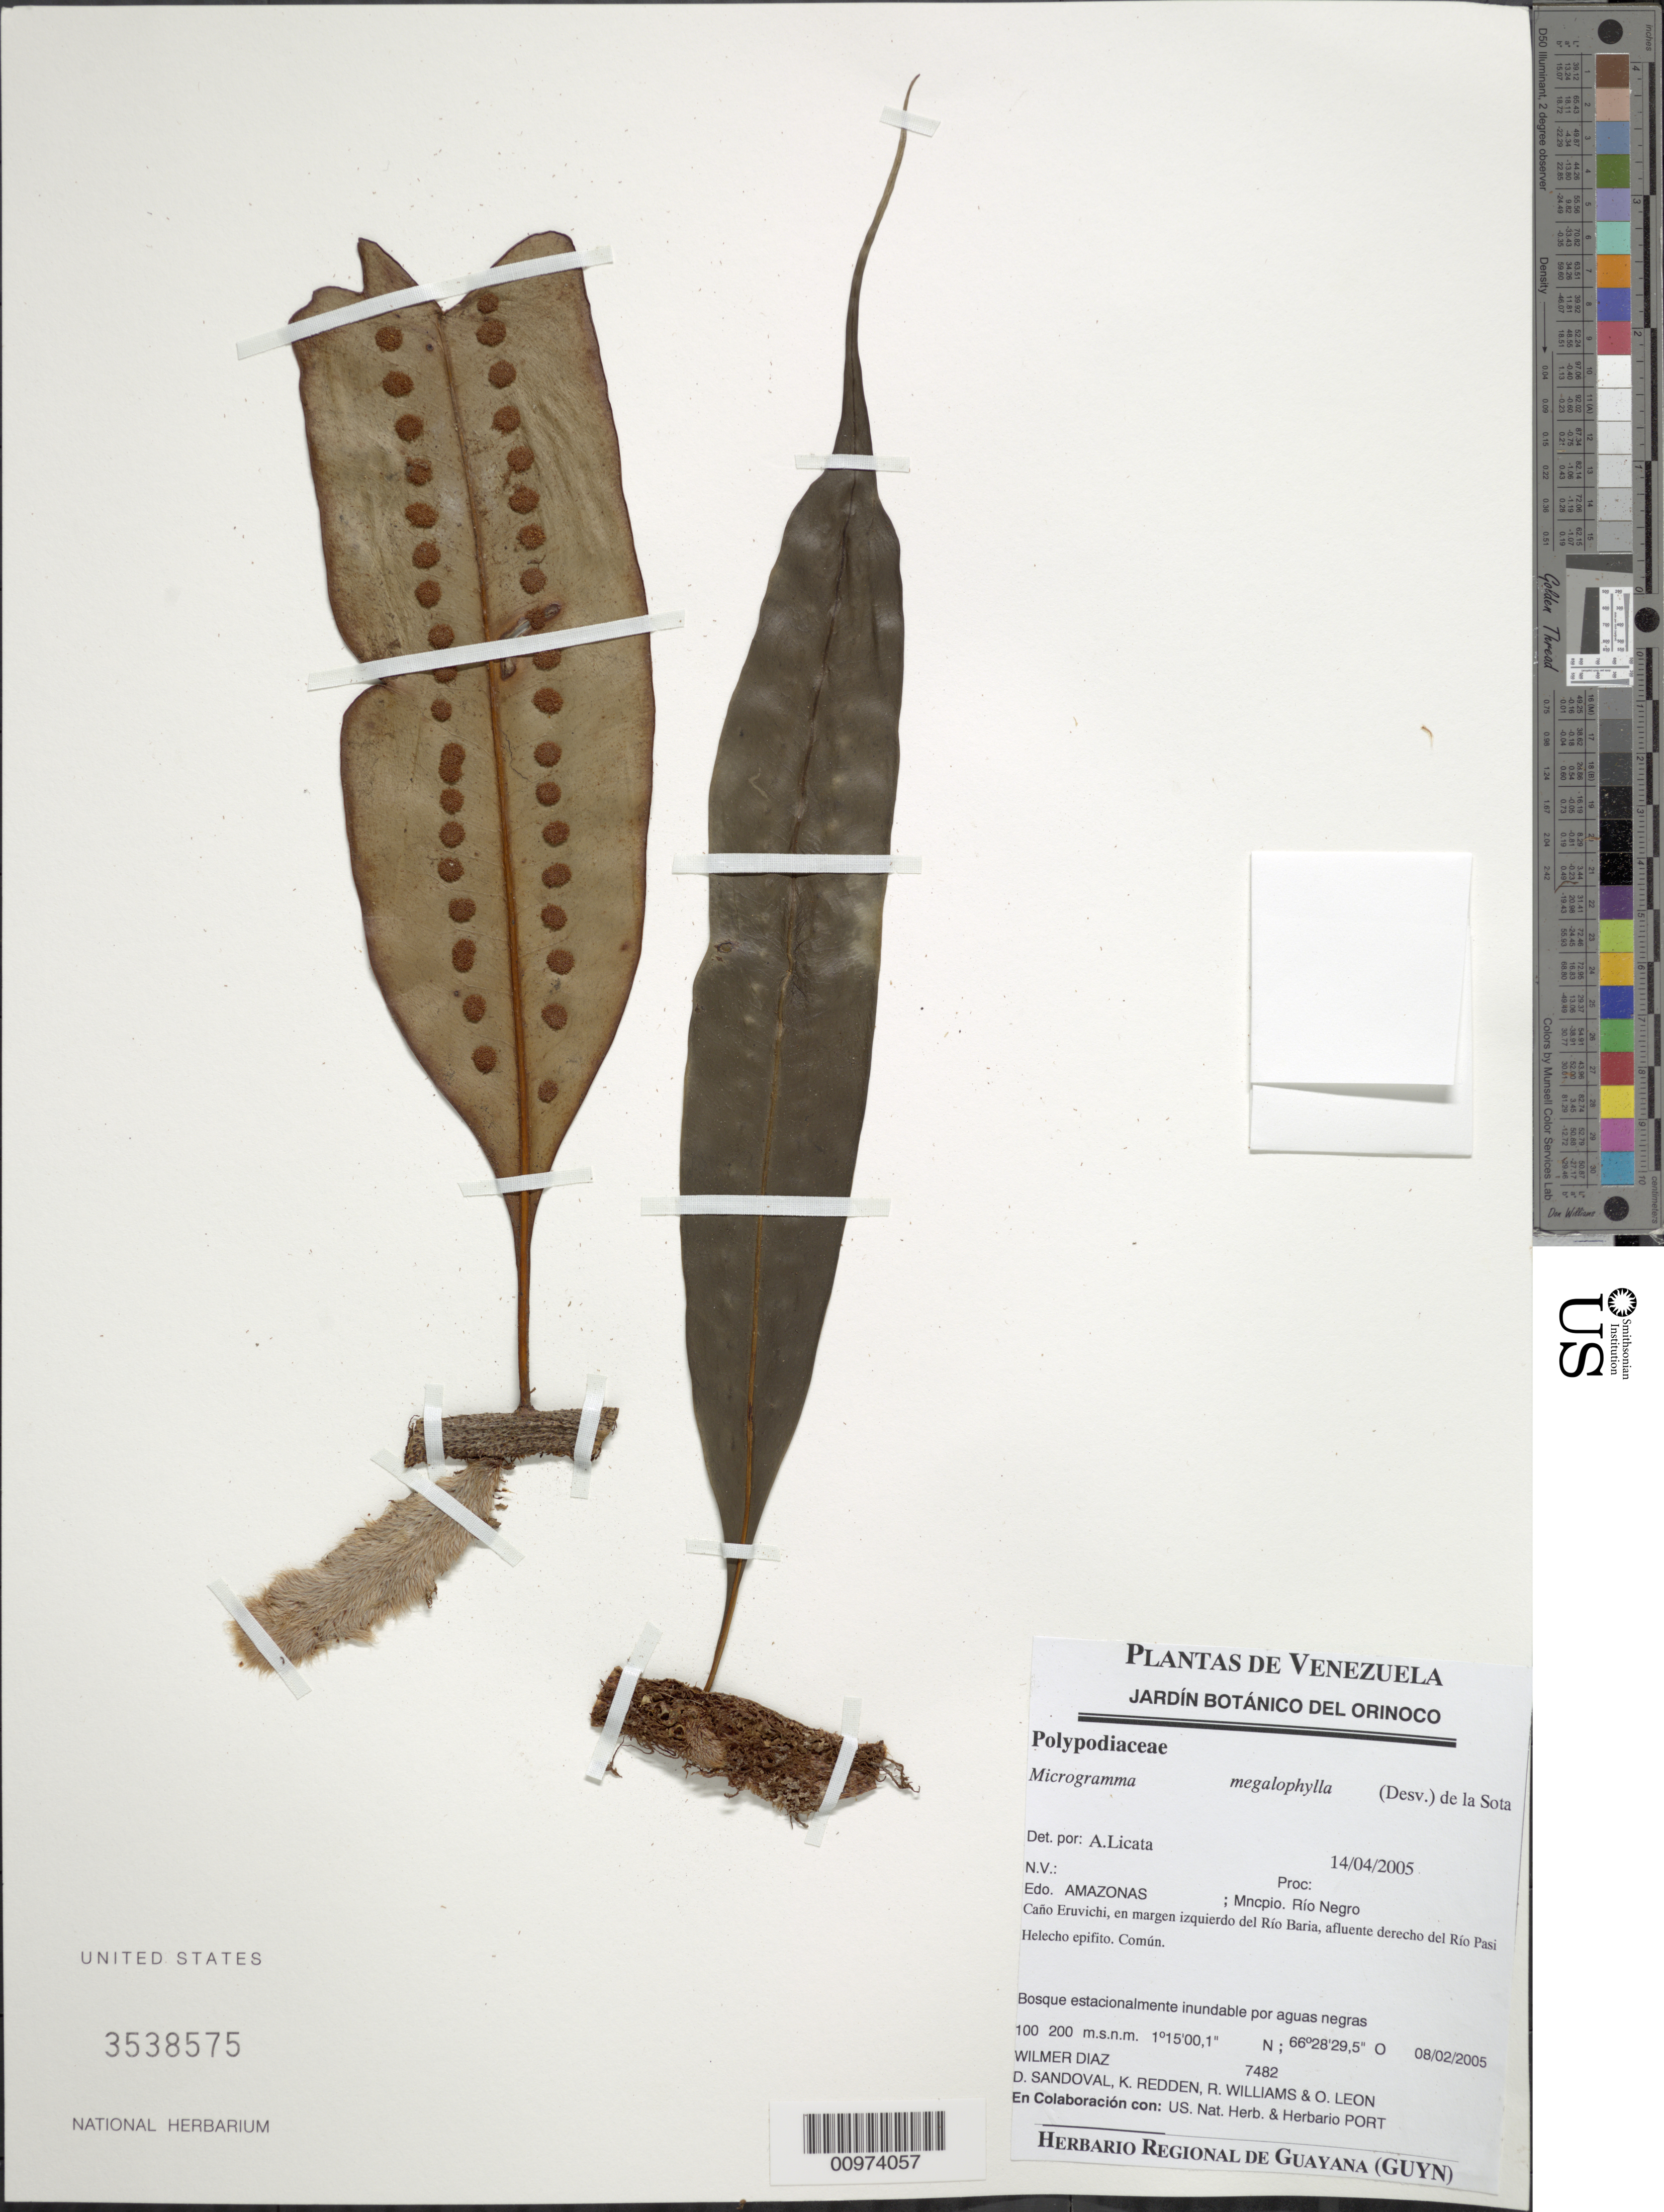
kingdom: Plantae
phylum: Tracheophyta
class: Polypodiopsida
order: Polypodiales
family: Polypodiaceae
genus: Microgramma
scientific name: Microgramma megalophylla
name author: (Desv.) de la Sota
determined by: Licata, A., (PORT), Univ. Nac. Exp. de los Llanos Ezequiel Zamora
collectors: W. Díaz P., D. Sandoval, K. M. Redden, R. Williams & O. León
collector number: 7482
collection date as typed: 8-Feb-05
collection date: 2005-02-08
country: Venezuela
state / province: Amazonas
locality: Mun. Río Negro, Caño Eruvichi, en margen izquierdo Río Baria, afluente derecho del Río Pasimoni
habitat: Bosque estacionalmente inundable por aguas negras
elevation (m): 100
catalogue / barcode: US 3538575